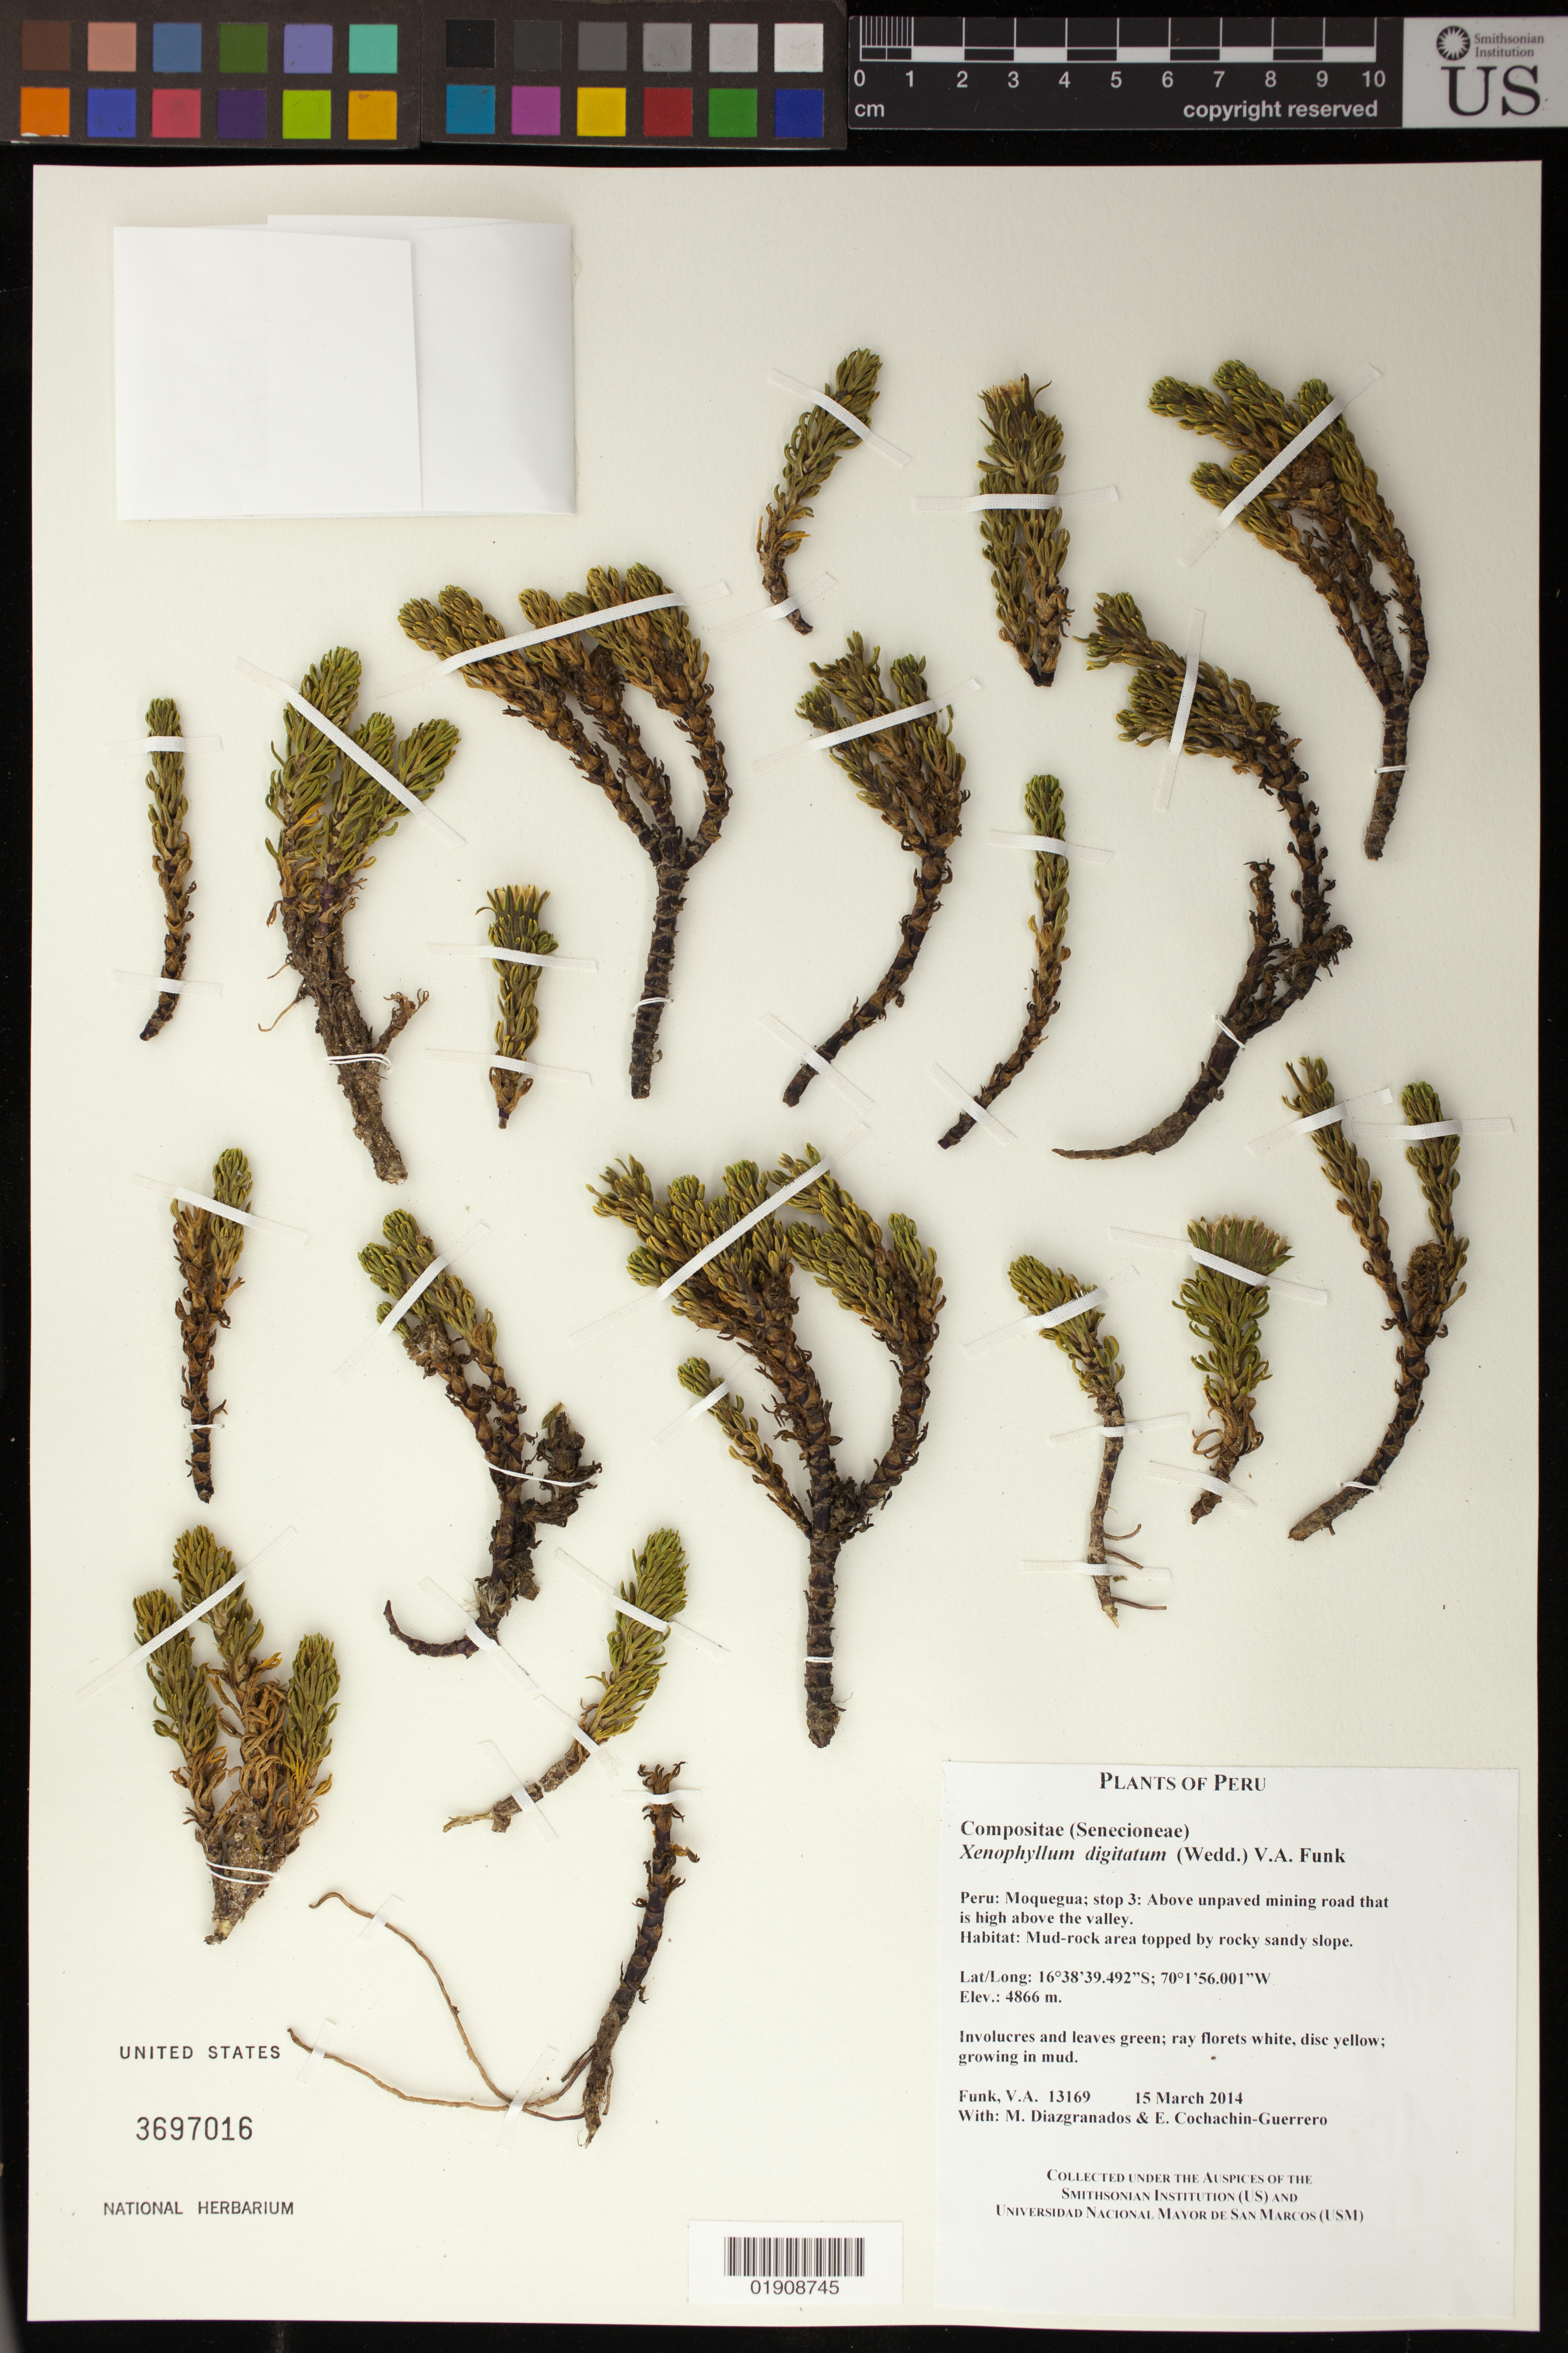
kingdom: Plantae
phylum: Tracheophyta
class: Magnoliopsida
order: Asterales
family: Asteraceae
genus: Xenophyllum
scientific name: Xenophyllum digitatum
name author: (Wedd.) V.A. Funk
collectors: M. Diazgranados C. & E. Cochachin Guerrero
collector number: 13169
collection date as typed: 15 March 2014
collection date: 2014-03-15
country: Peru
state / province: Moquegua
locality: Above unpaved maining road that is high above the valley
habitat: Mud-rock area topped by rocky sandy soil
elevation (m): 4866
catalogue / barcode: US 3697016